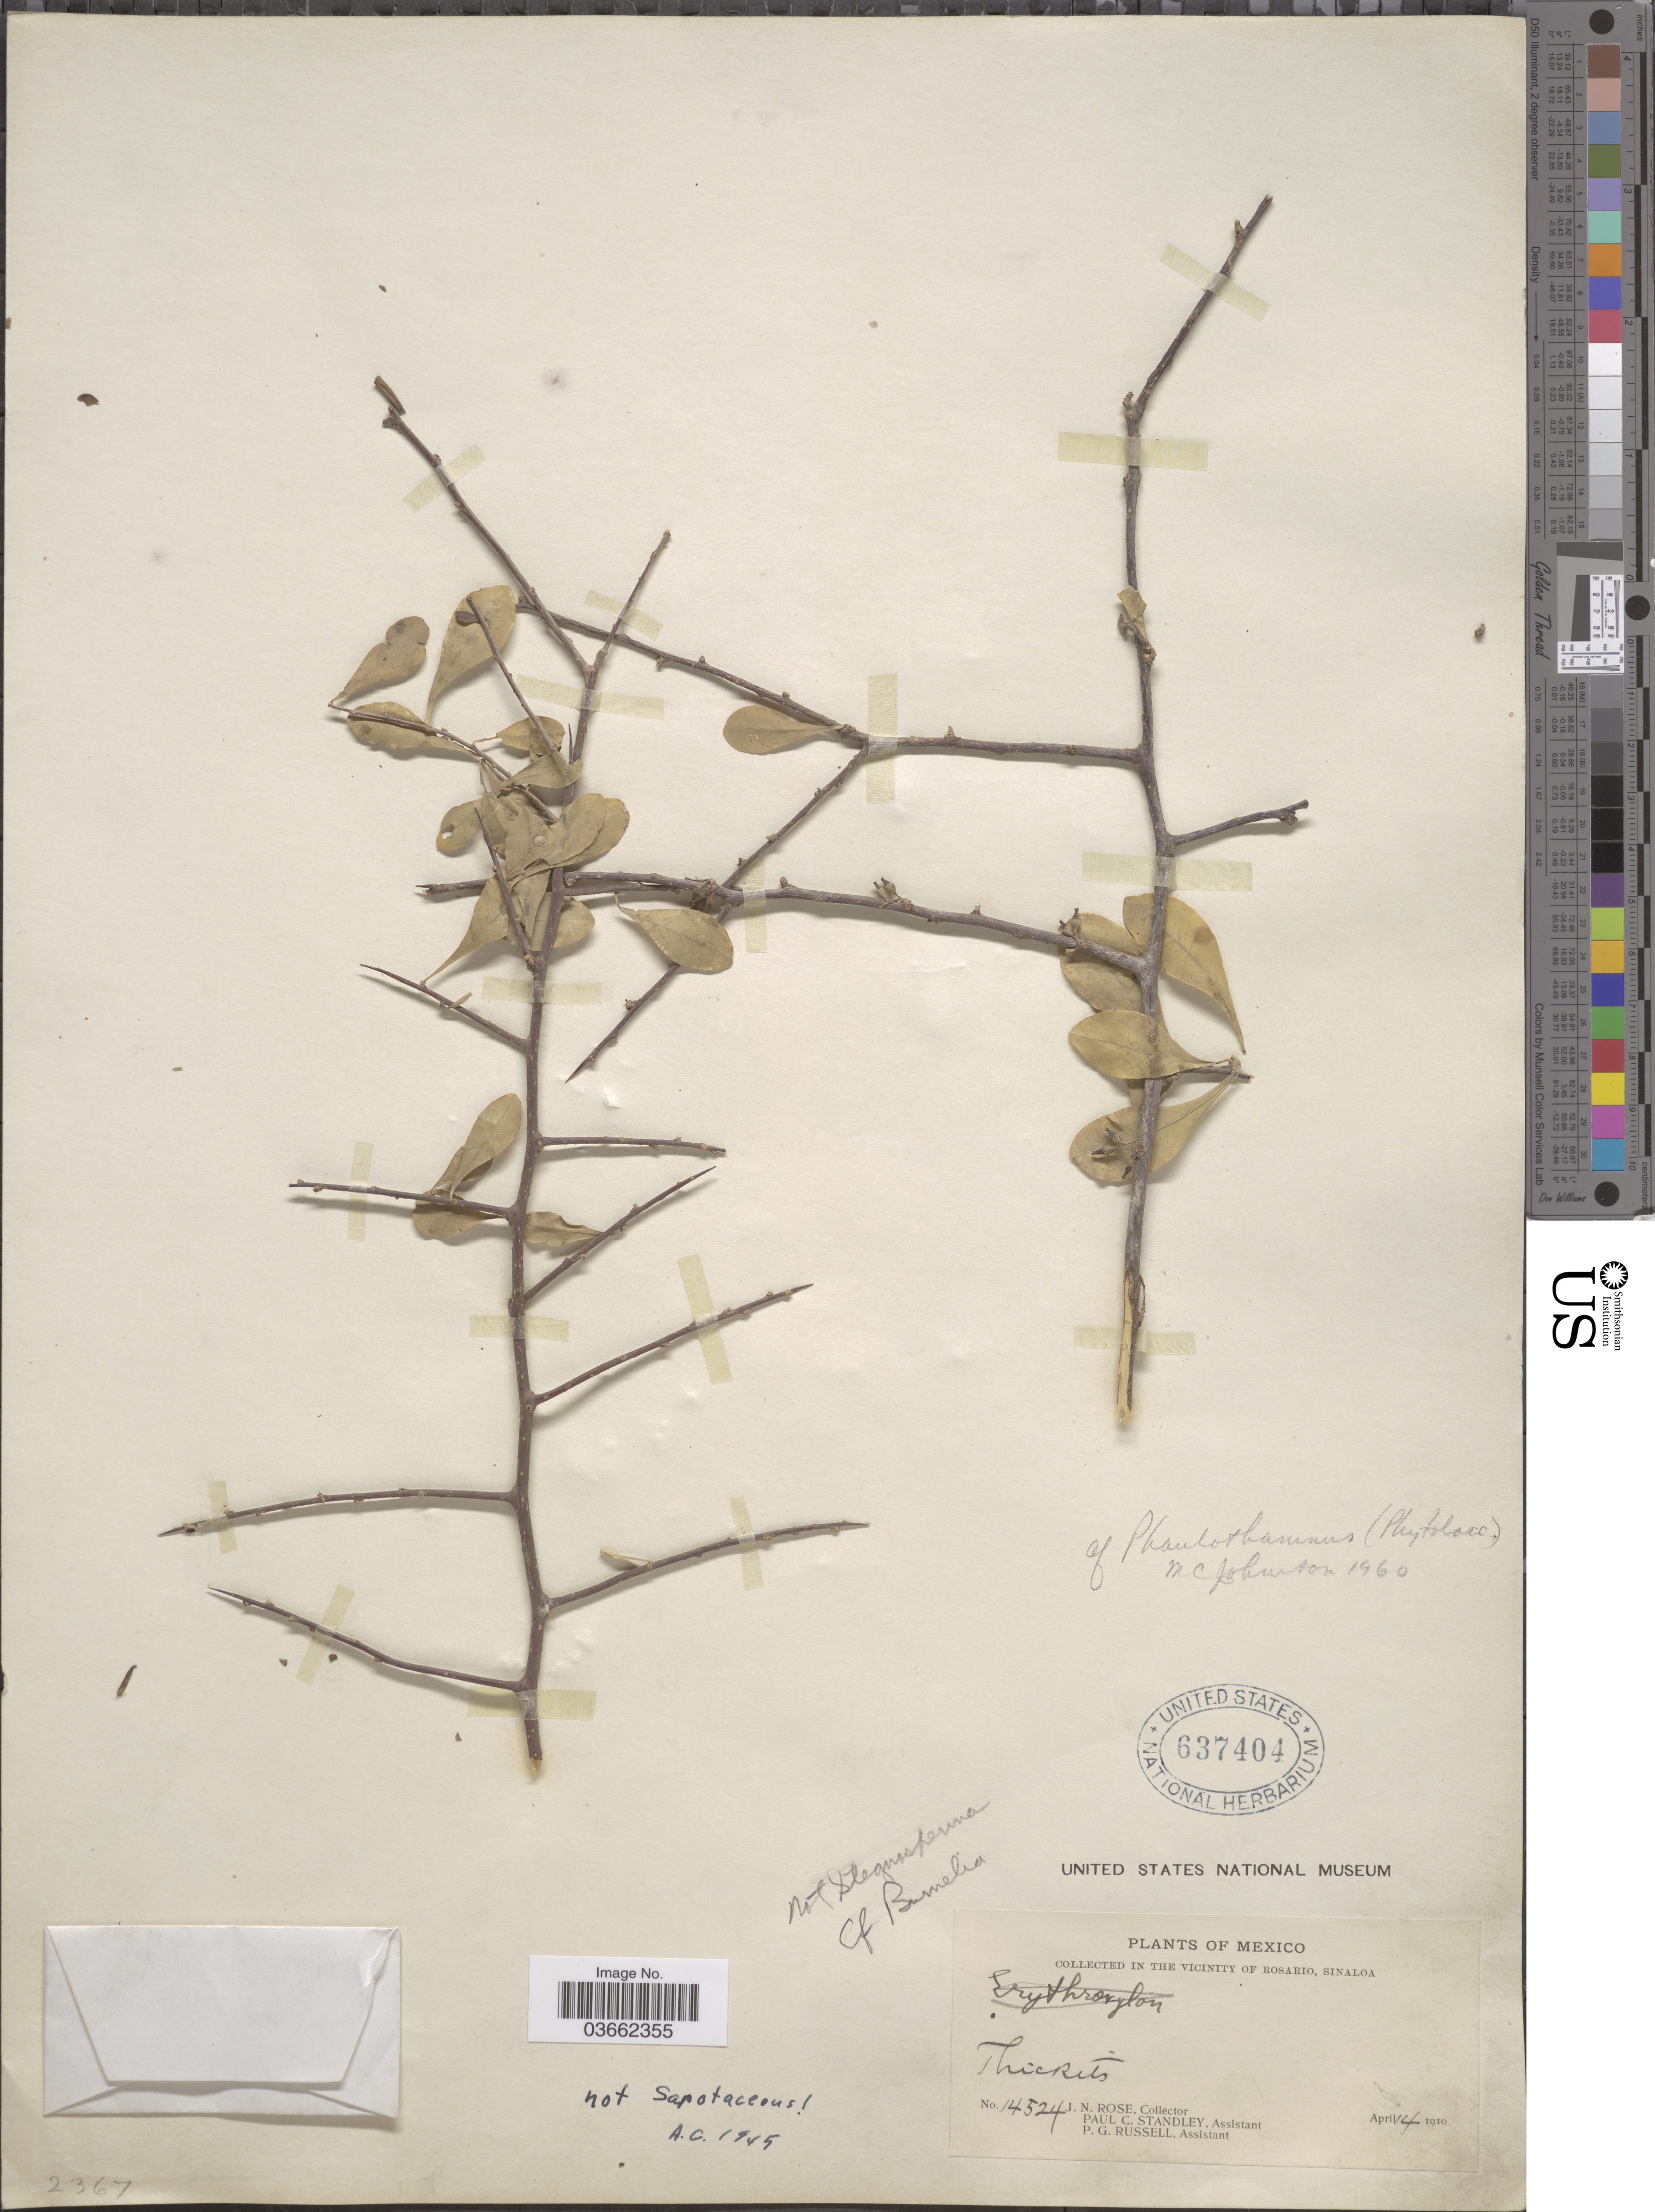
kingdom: Plantae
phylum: Tracheophyta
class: Magnoliopsida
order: Caryophyllales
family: Achatocarpaceae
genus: Phaulothamnus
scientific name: Phaulothamnus sp.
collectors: J. N. Rose, P. C. Standley & P. G. Russell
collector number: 14524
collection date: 1910-04-14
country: Mexico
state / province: Sinaloa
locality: In the vicinity of Rosario.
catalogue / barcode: US 637404